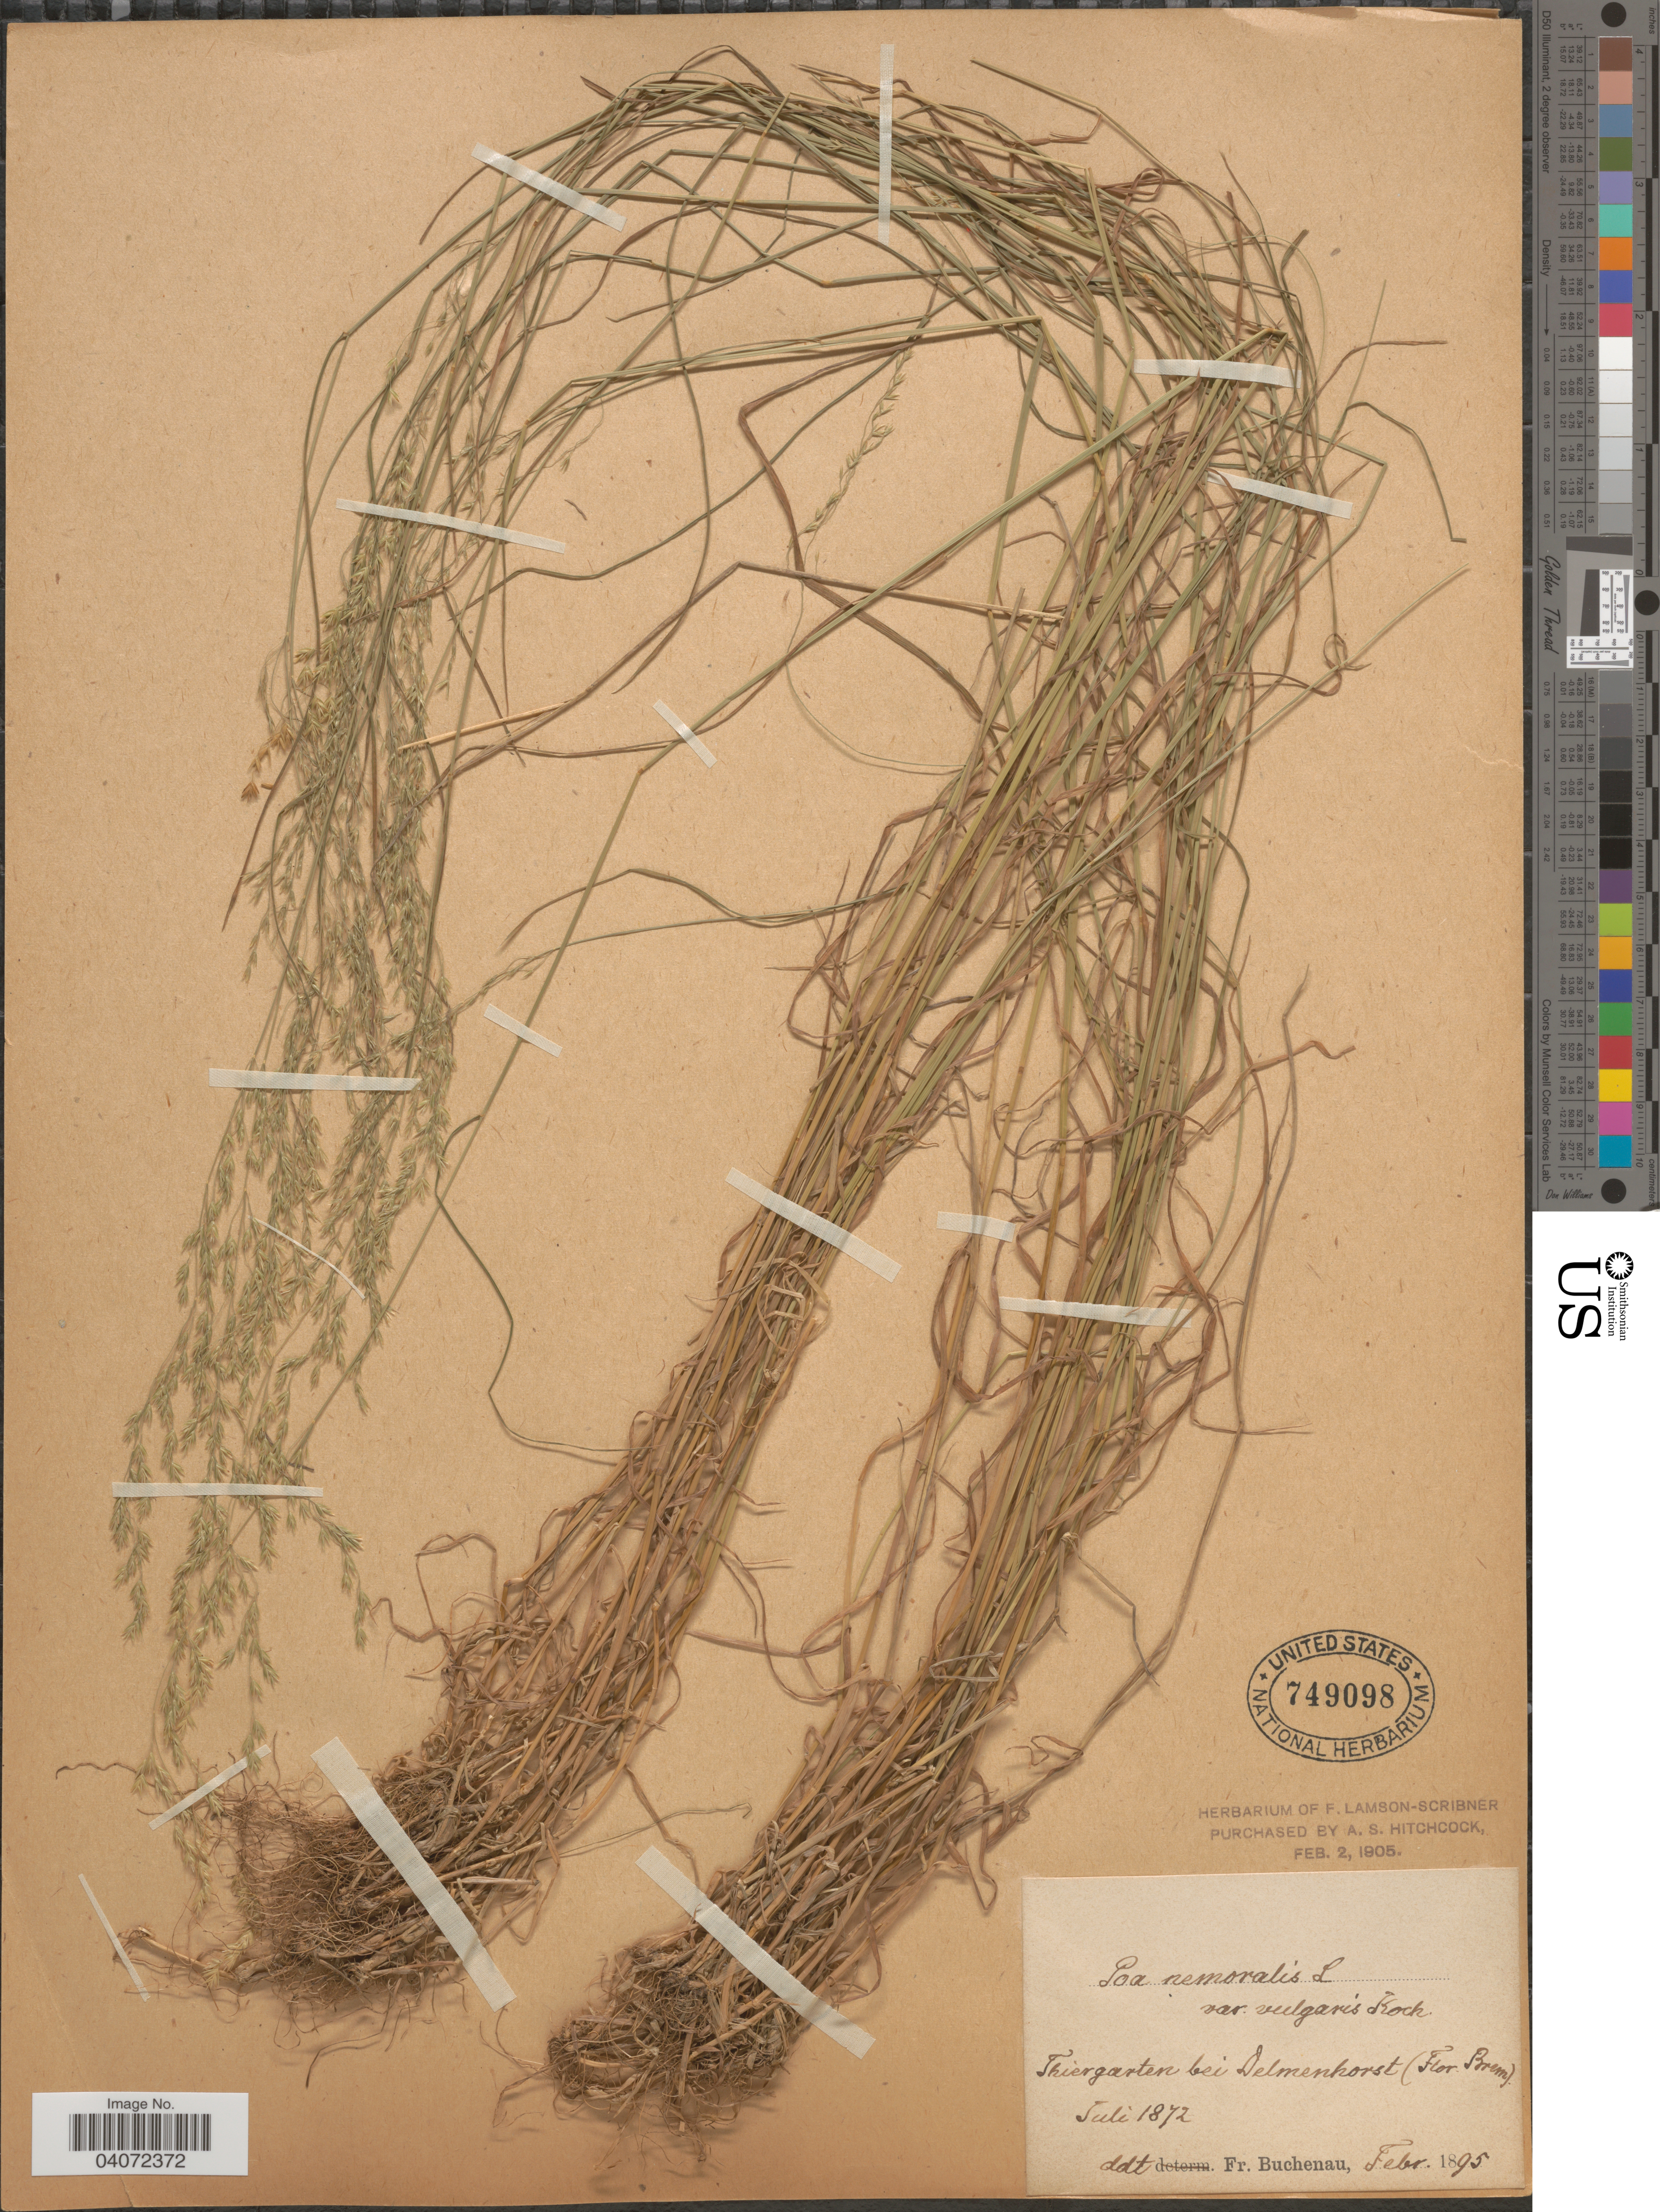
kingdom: Plantae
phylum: Tracheophyta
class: Liliopsida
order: Poales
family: Poaceae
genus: Poa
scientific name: Poa nemoralis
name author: L.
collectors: ex herb. F. Lamson Scribner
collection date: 1872-07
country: Germany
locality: Thiergarten bei Delmenhorst (Brem).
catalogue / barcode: US 749098